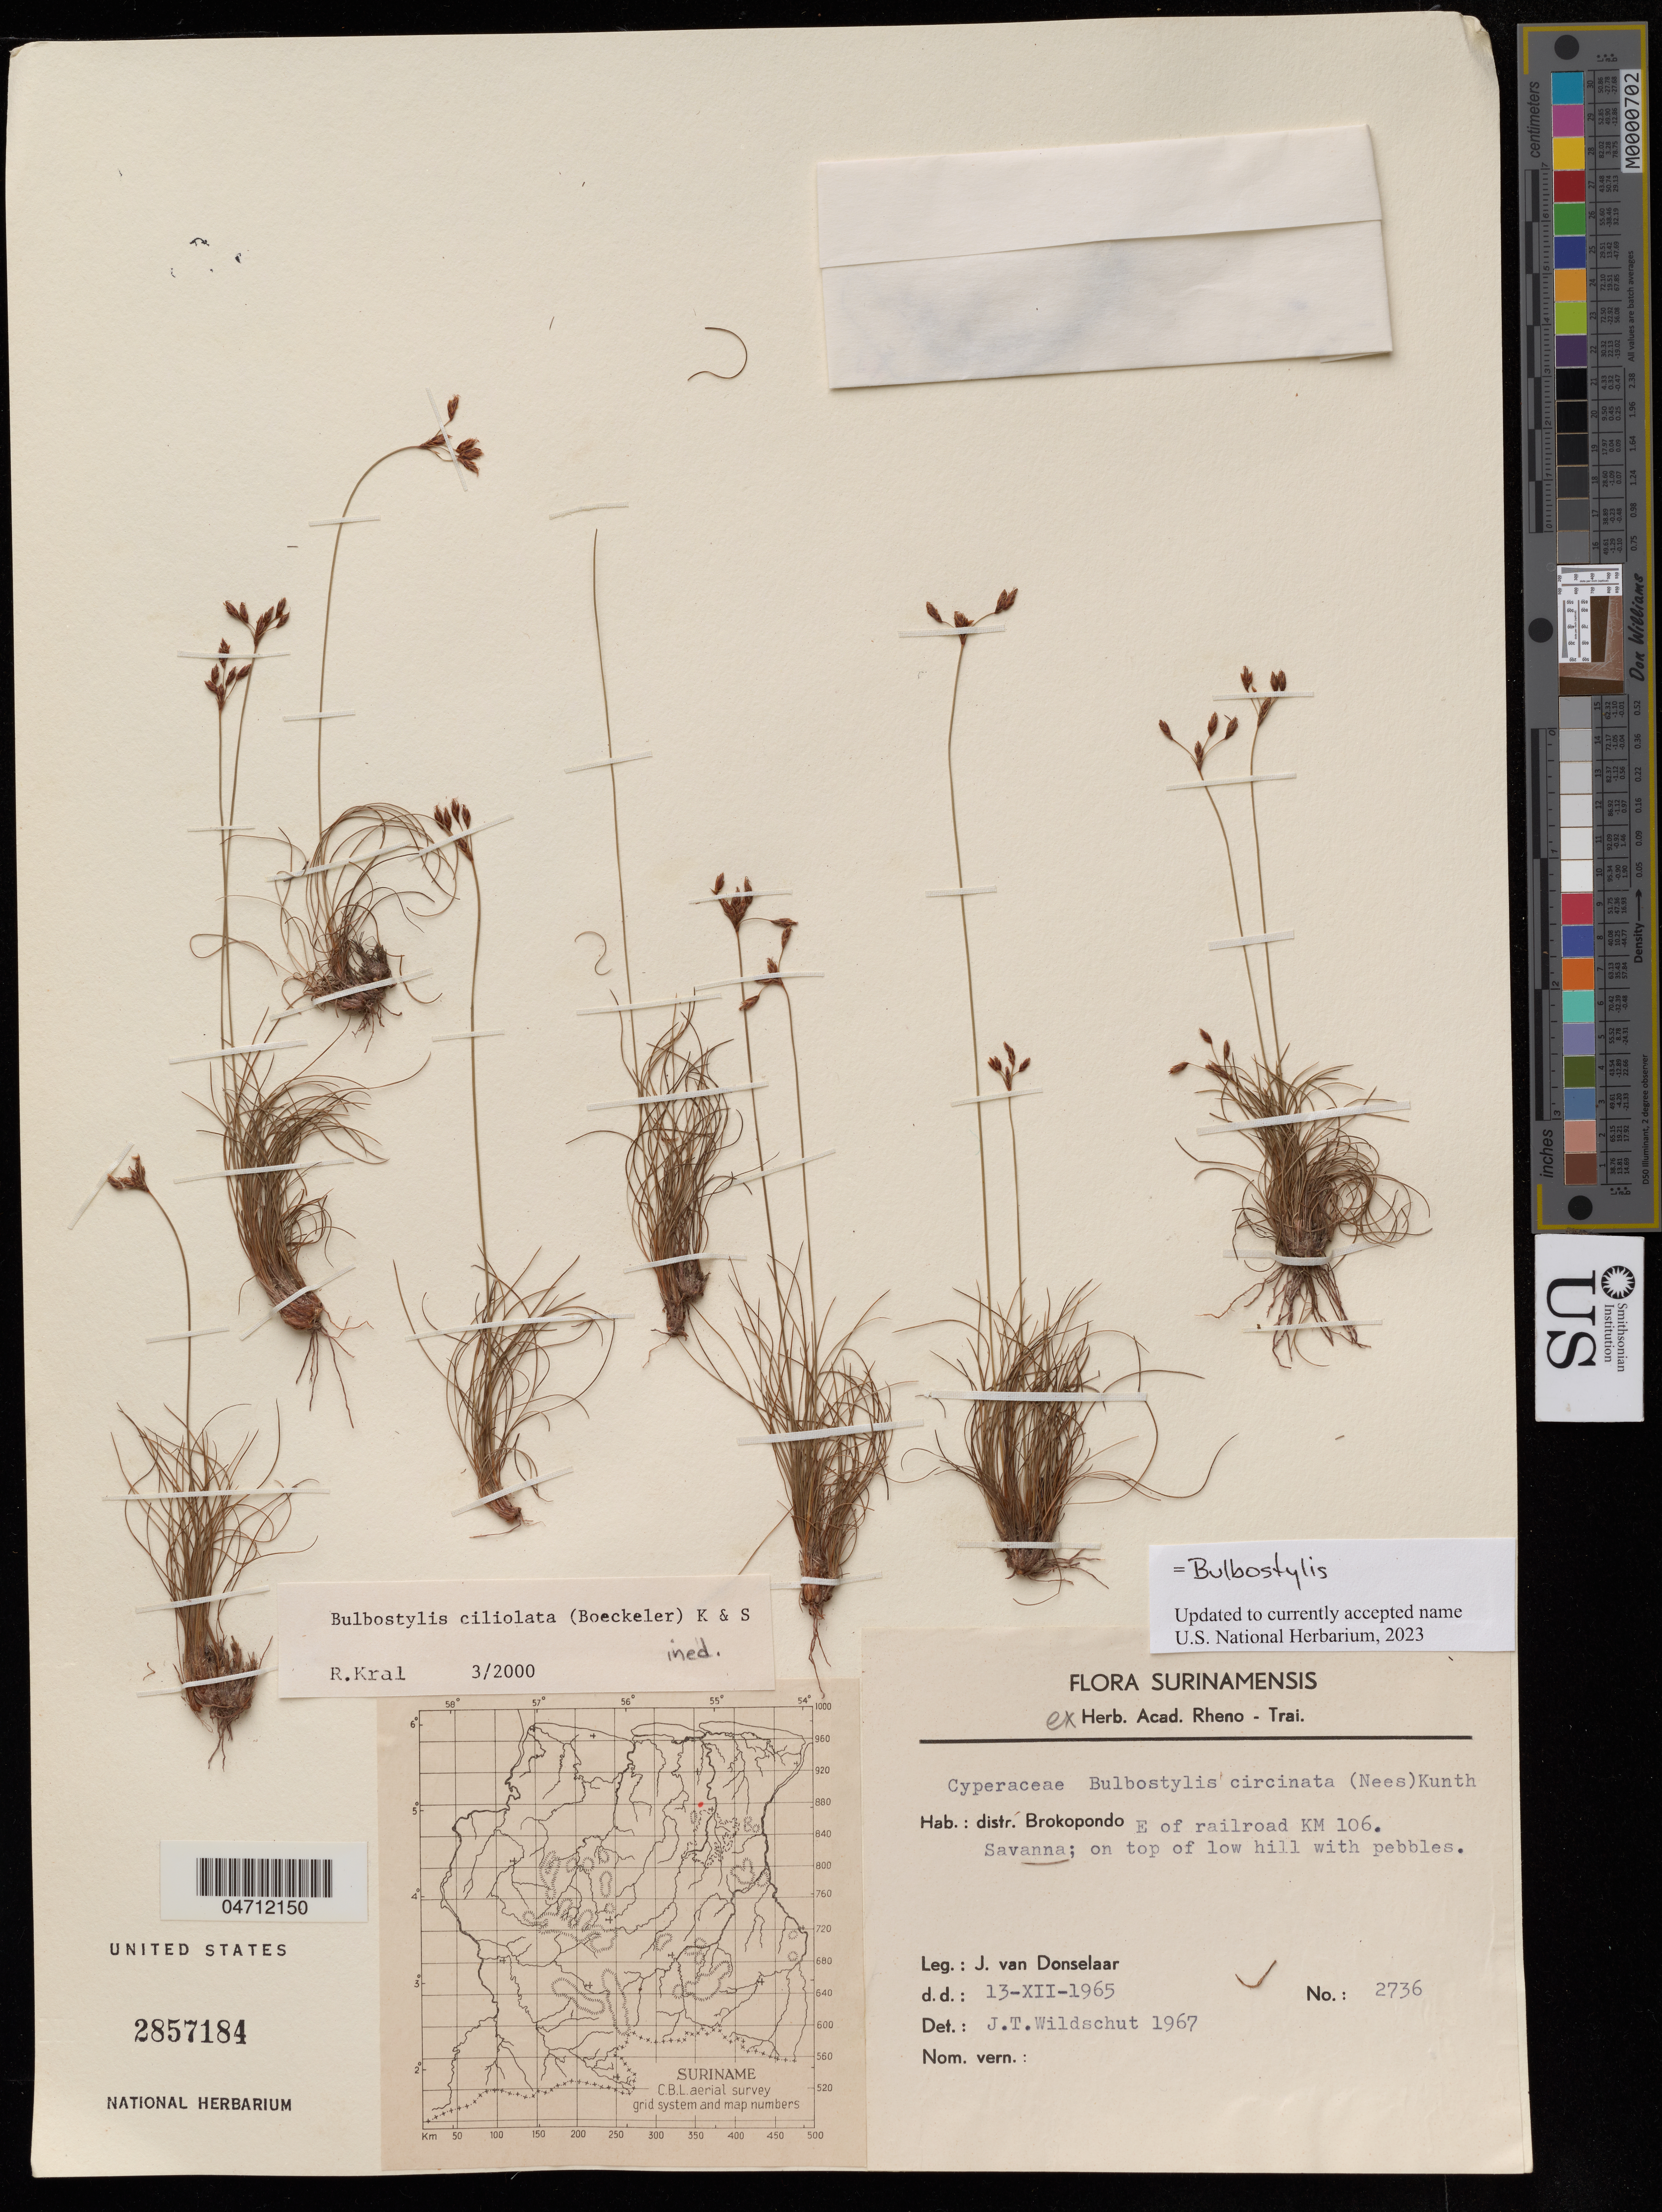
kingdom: Plantae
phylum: Tracheophyta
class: Liliopsida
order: Poales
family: Cyperaceae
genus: Bulbostylis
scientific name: Bulbostylis sp.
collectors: J. Donselaar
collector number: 2736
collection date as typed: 13-Dec-65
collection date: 1965-12-13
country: Suriname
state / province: Brokopondo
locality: Km 106, E of railroad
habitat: Savanna; on top of low hill with pebbles.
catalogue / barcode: US 2857184